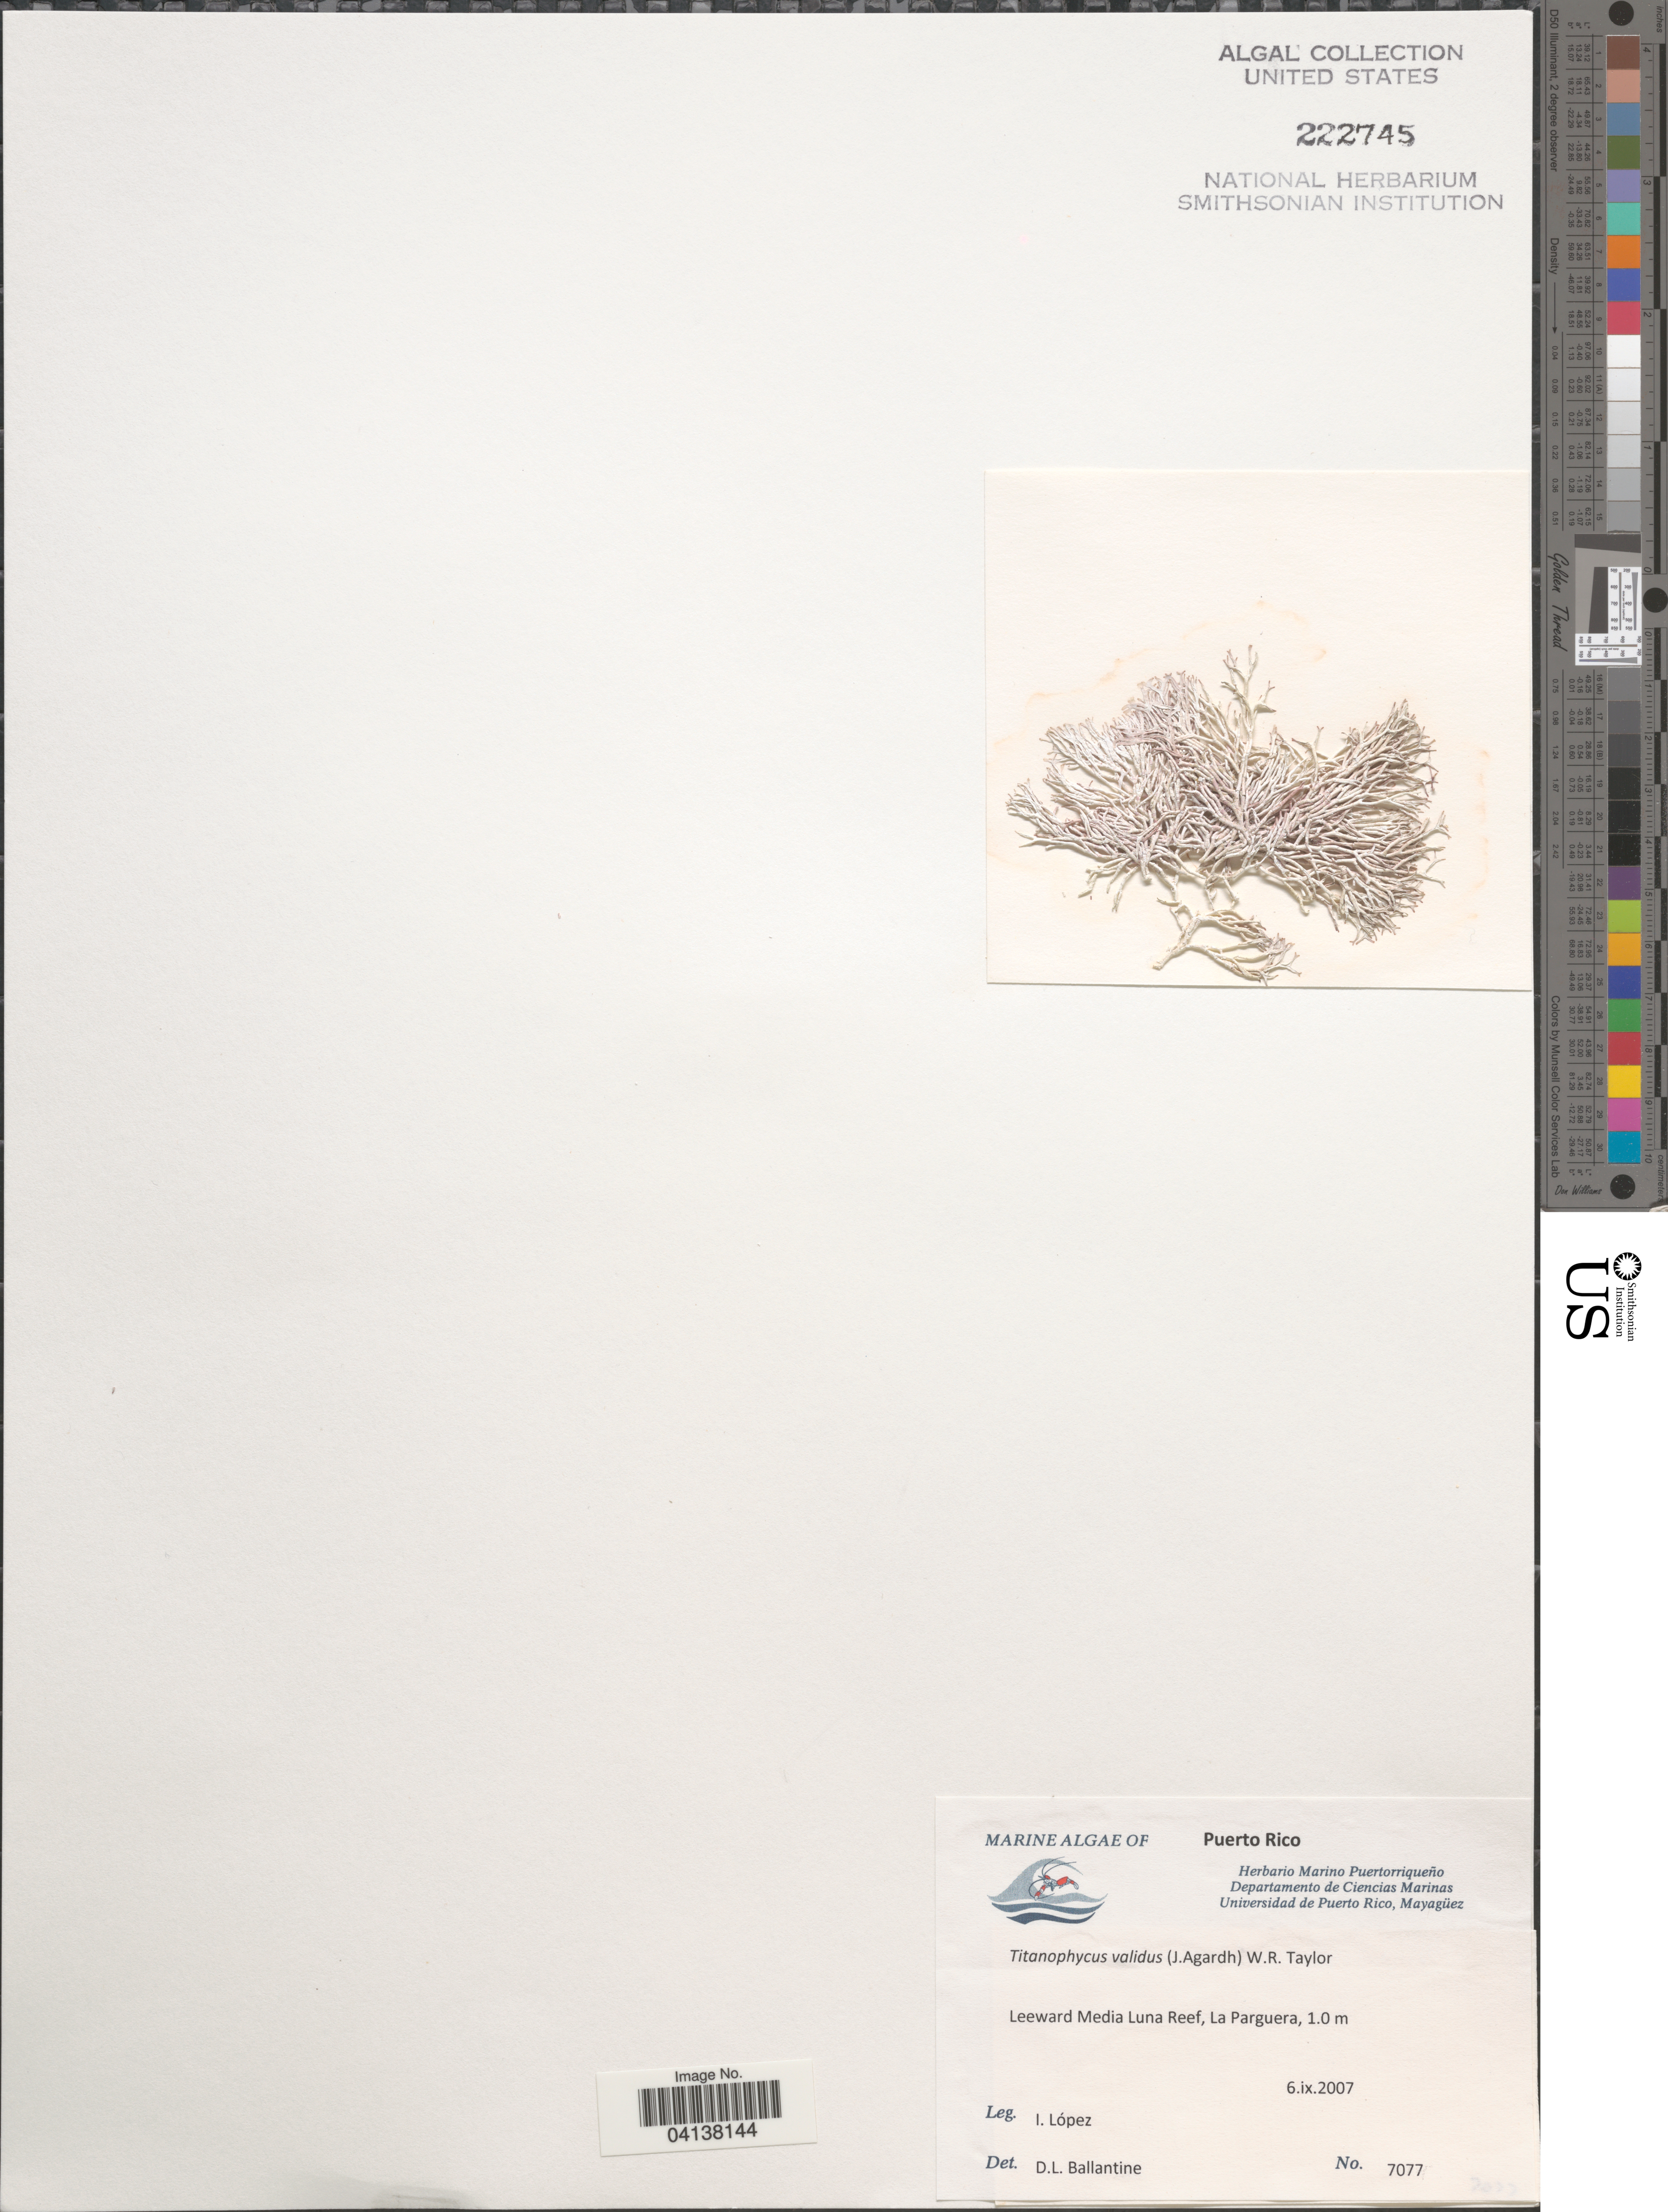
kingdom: Plantae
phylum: Rhodophyta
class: Florideophyceae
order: Nemaliales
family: Liagoraceae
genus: Titanophycus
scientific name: Titanophycus validus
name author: (Harv.) Huisman et al.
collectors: I. Lopéz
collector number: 7077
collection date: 2007-09-06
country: Puerto Rico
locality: Leeward Media Luna Reef, La Parguera.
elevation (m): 1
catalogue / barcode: US 222745